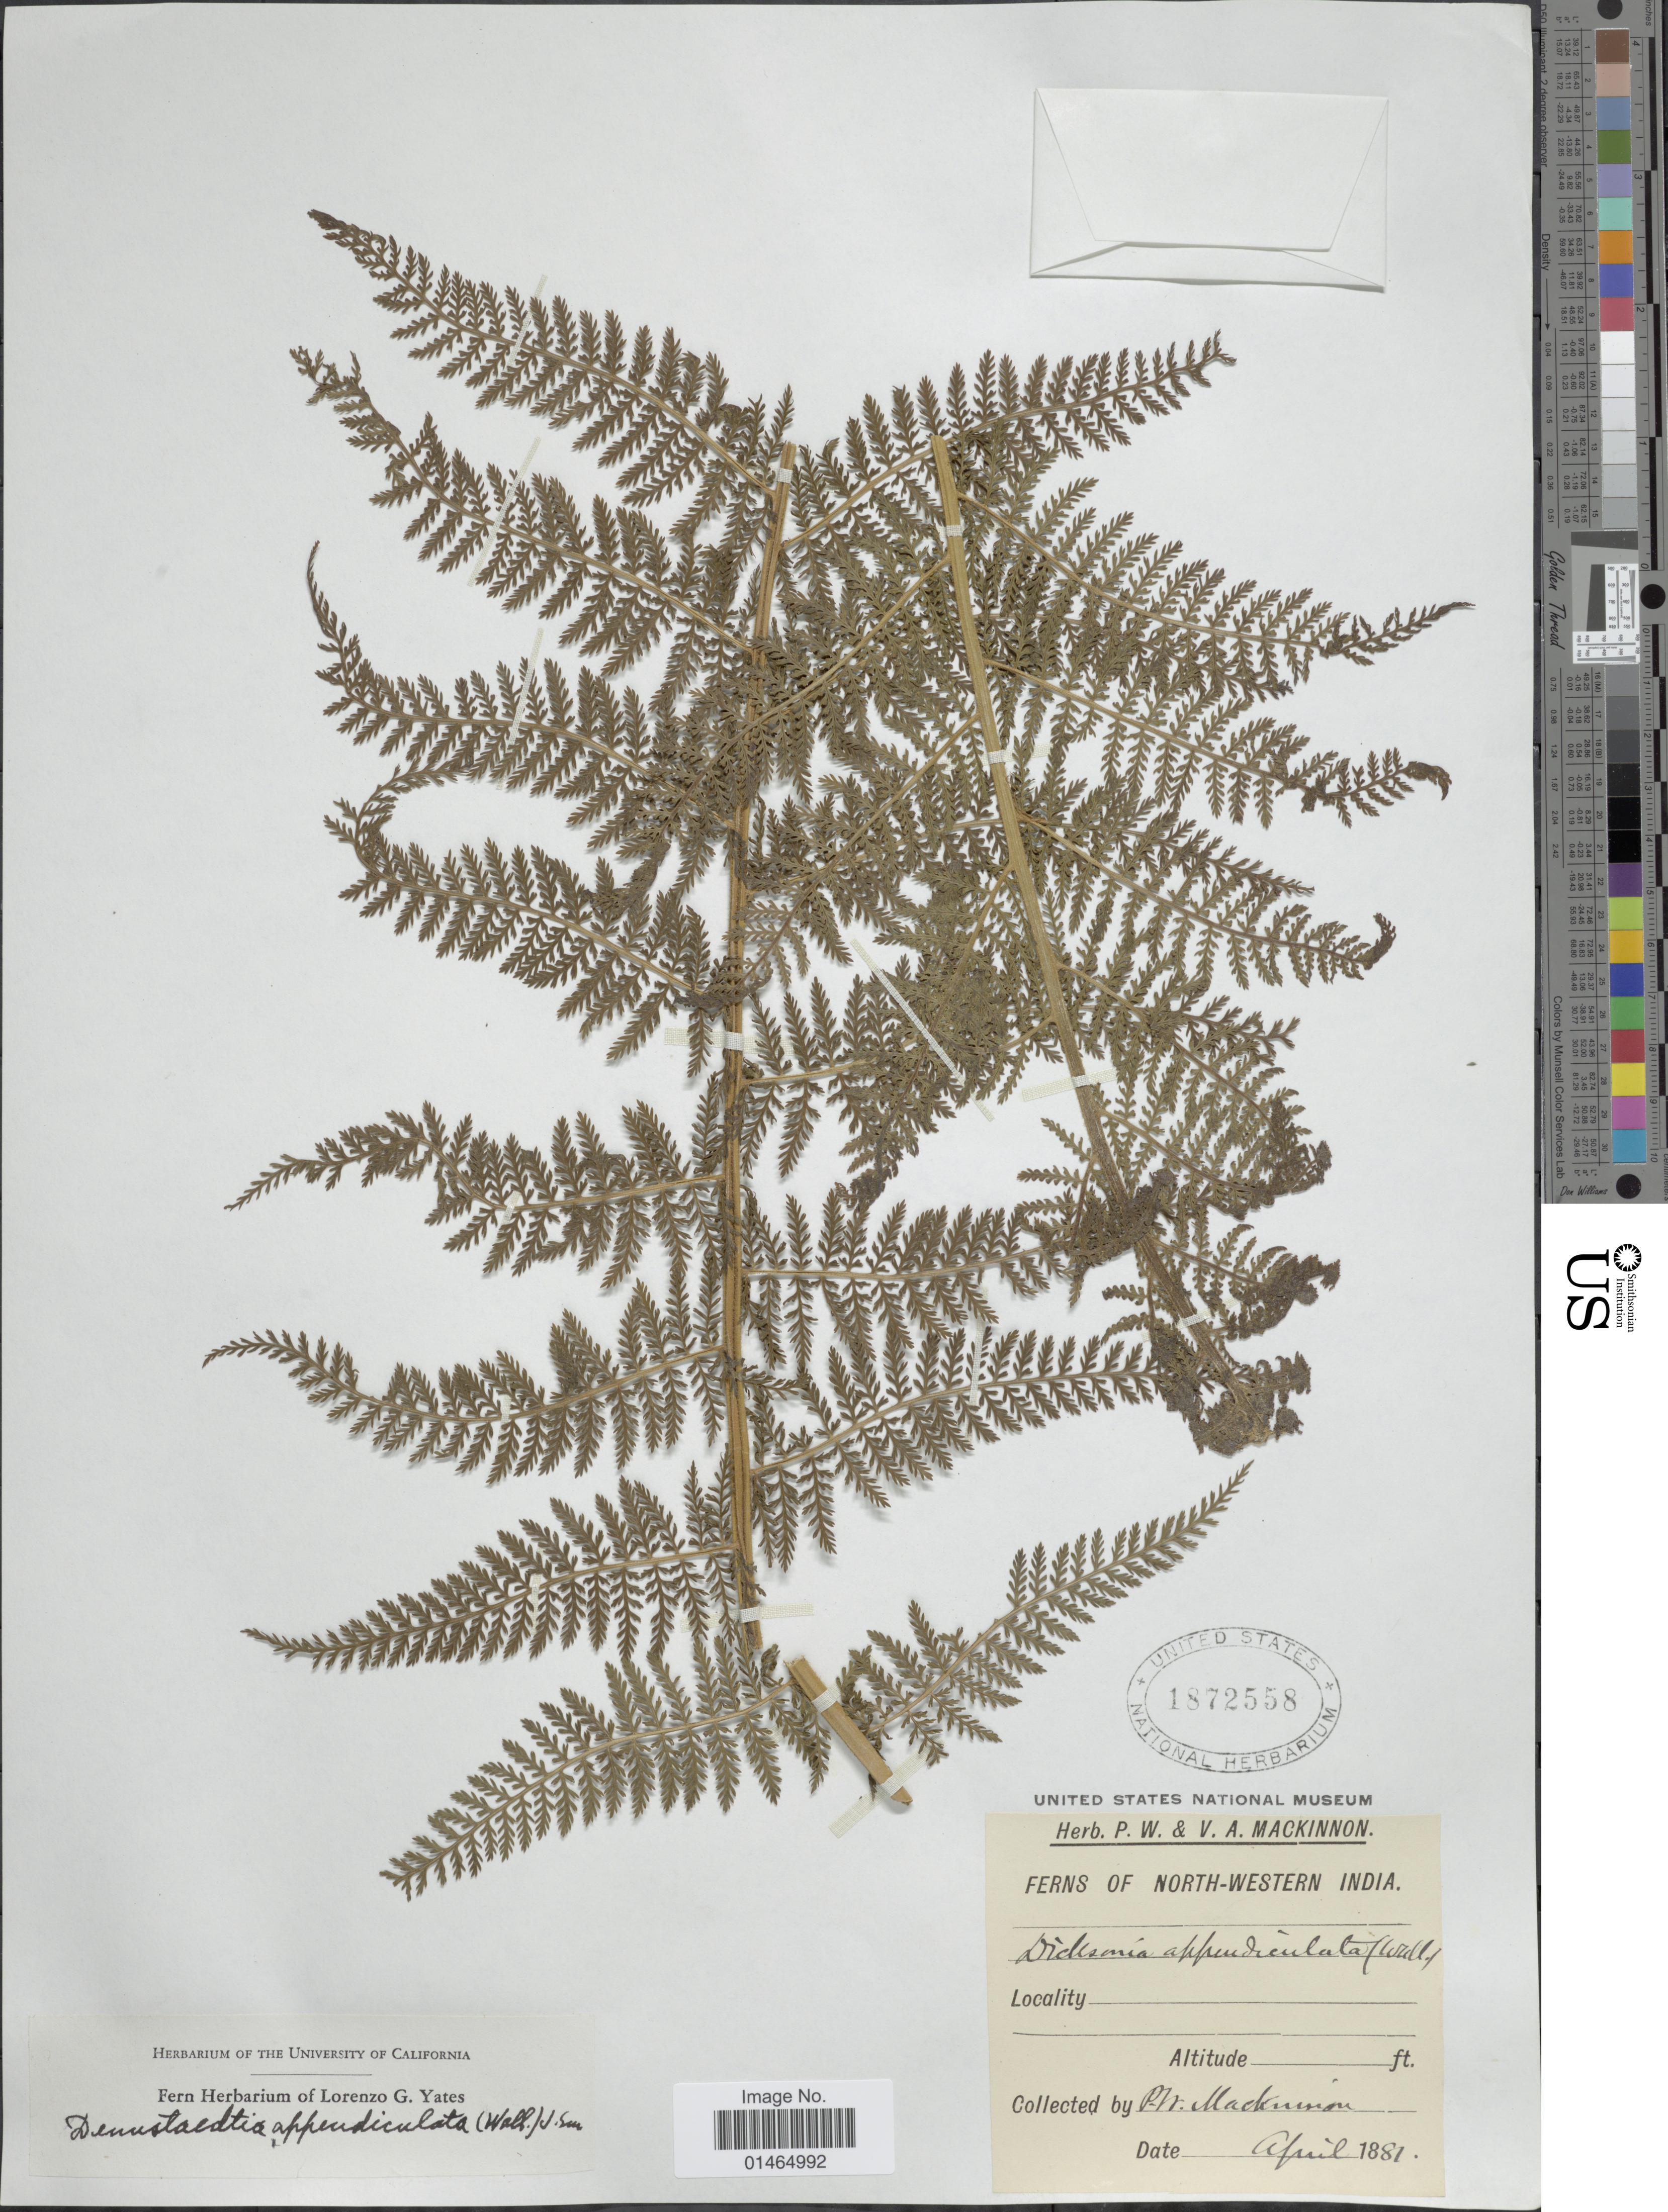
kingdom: Plantae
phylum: Tracheophyta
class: Polypodiopsida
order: Polypodiales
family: Dennstaedtiaceae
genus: Dennstaedtia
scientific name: Dennstaedtia appendiculata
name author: (Wall. ex Hook.) J. Sm.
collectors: P. Mackinnon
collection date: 1881-04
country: India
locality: North-Western India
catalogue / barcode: US 1872558